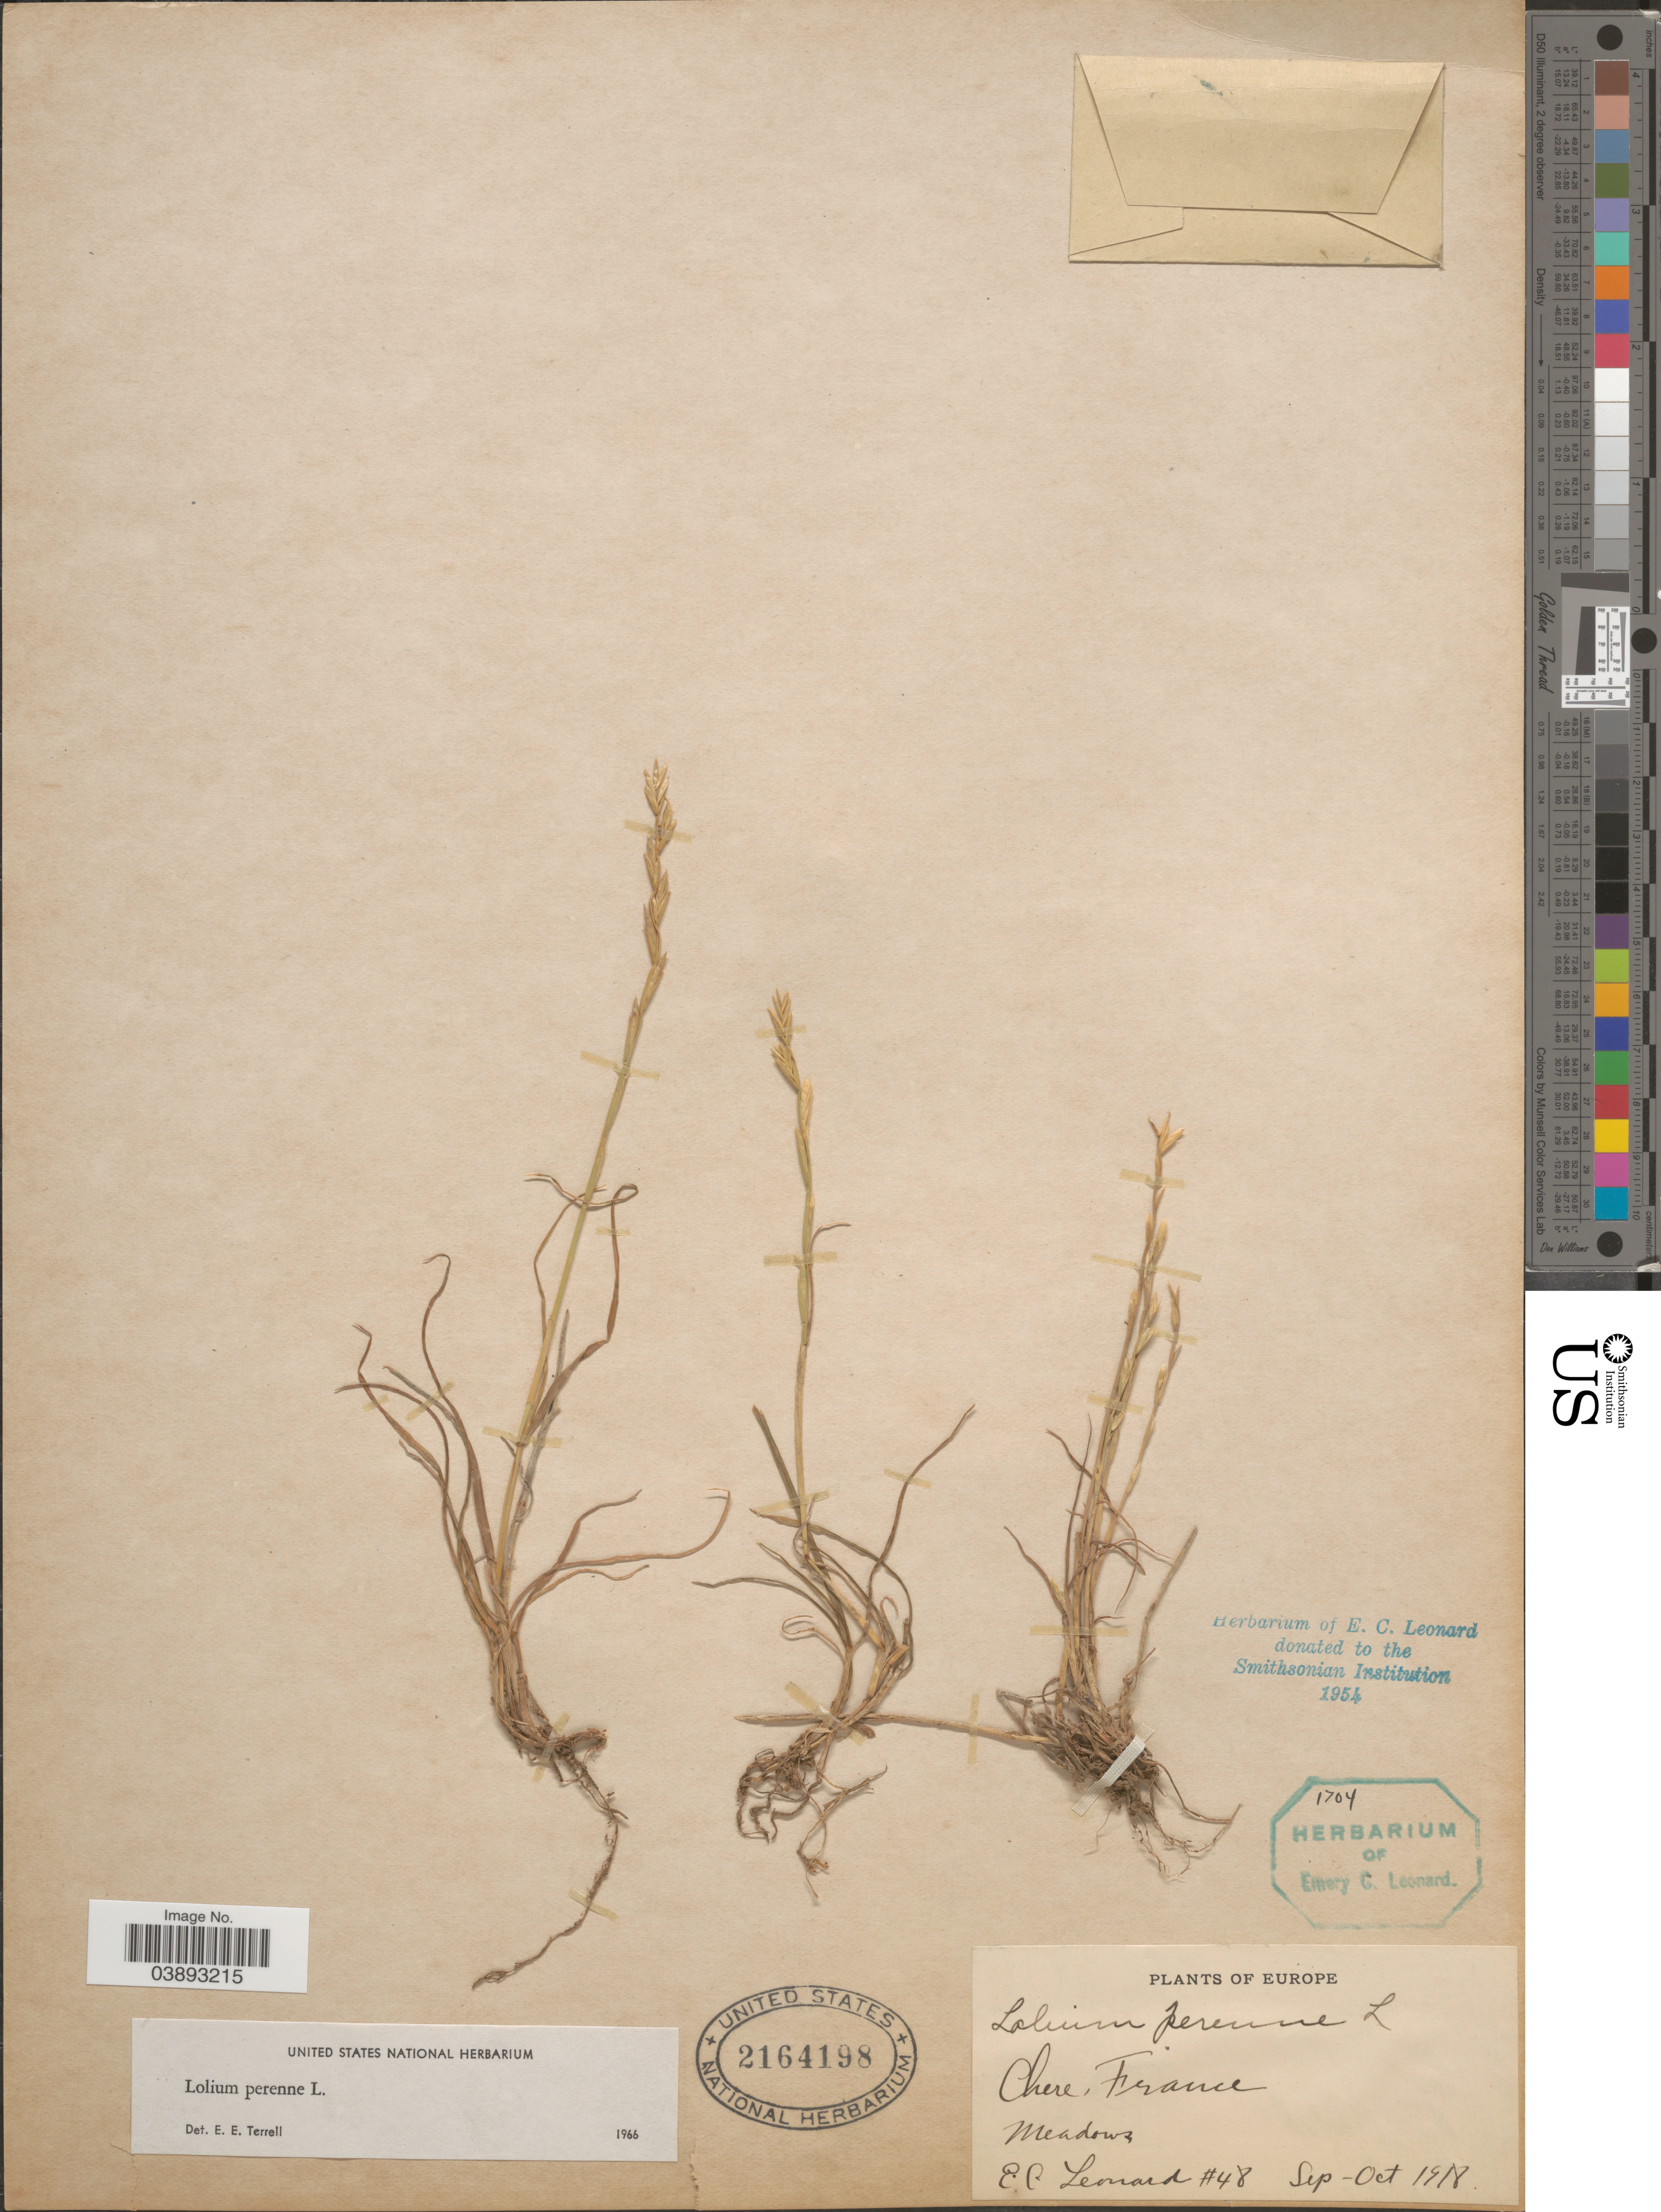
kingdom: Plantae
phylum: Tracheophyta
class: Liliopsida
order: Poales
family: Poaceae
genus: Lolium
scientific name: Lolium perenne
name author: L.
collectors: E. C. Leonard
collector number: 48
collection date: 1918-09/1918-10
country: France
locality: Chere.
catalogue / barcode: US 2164198